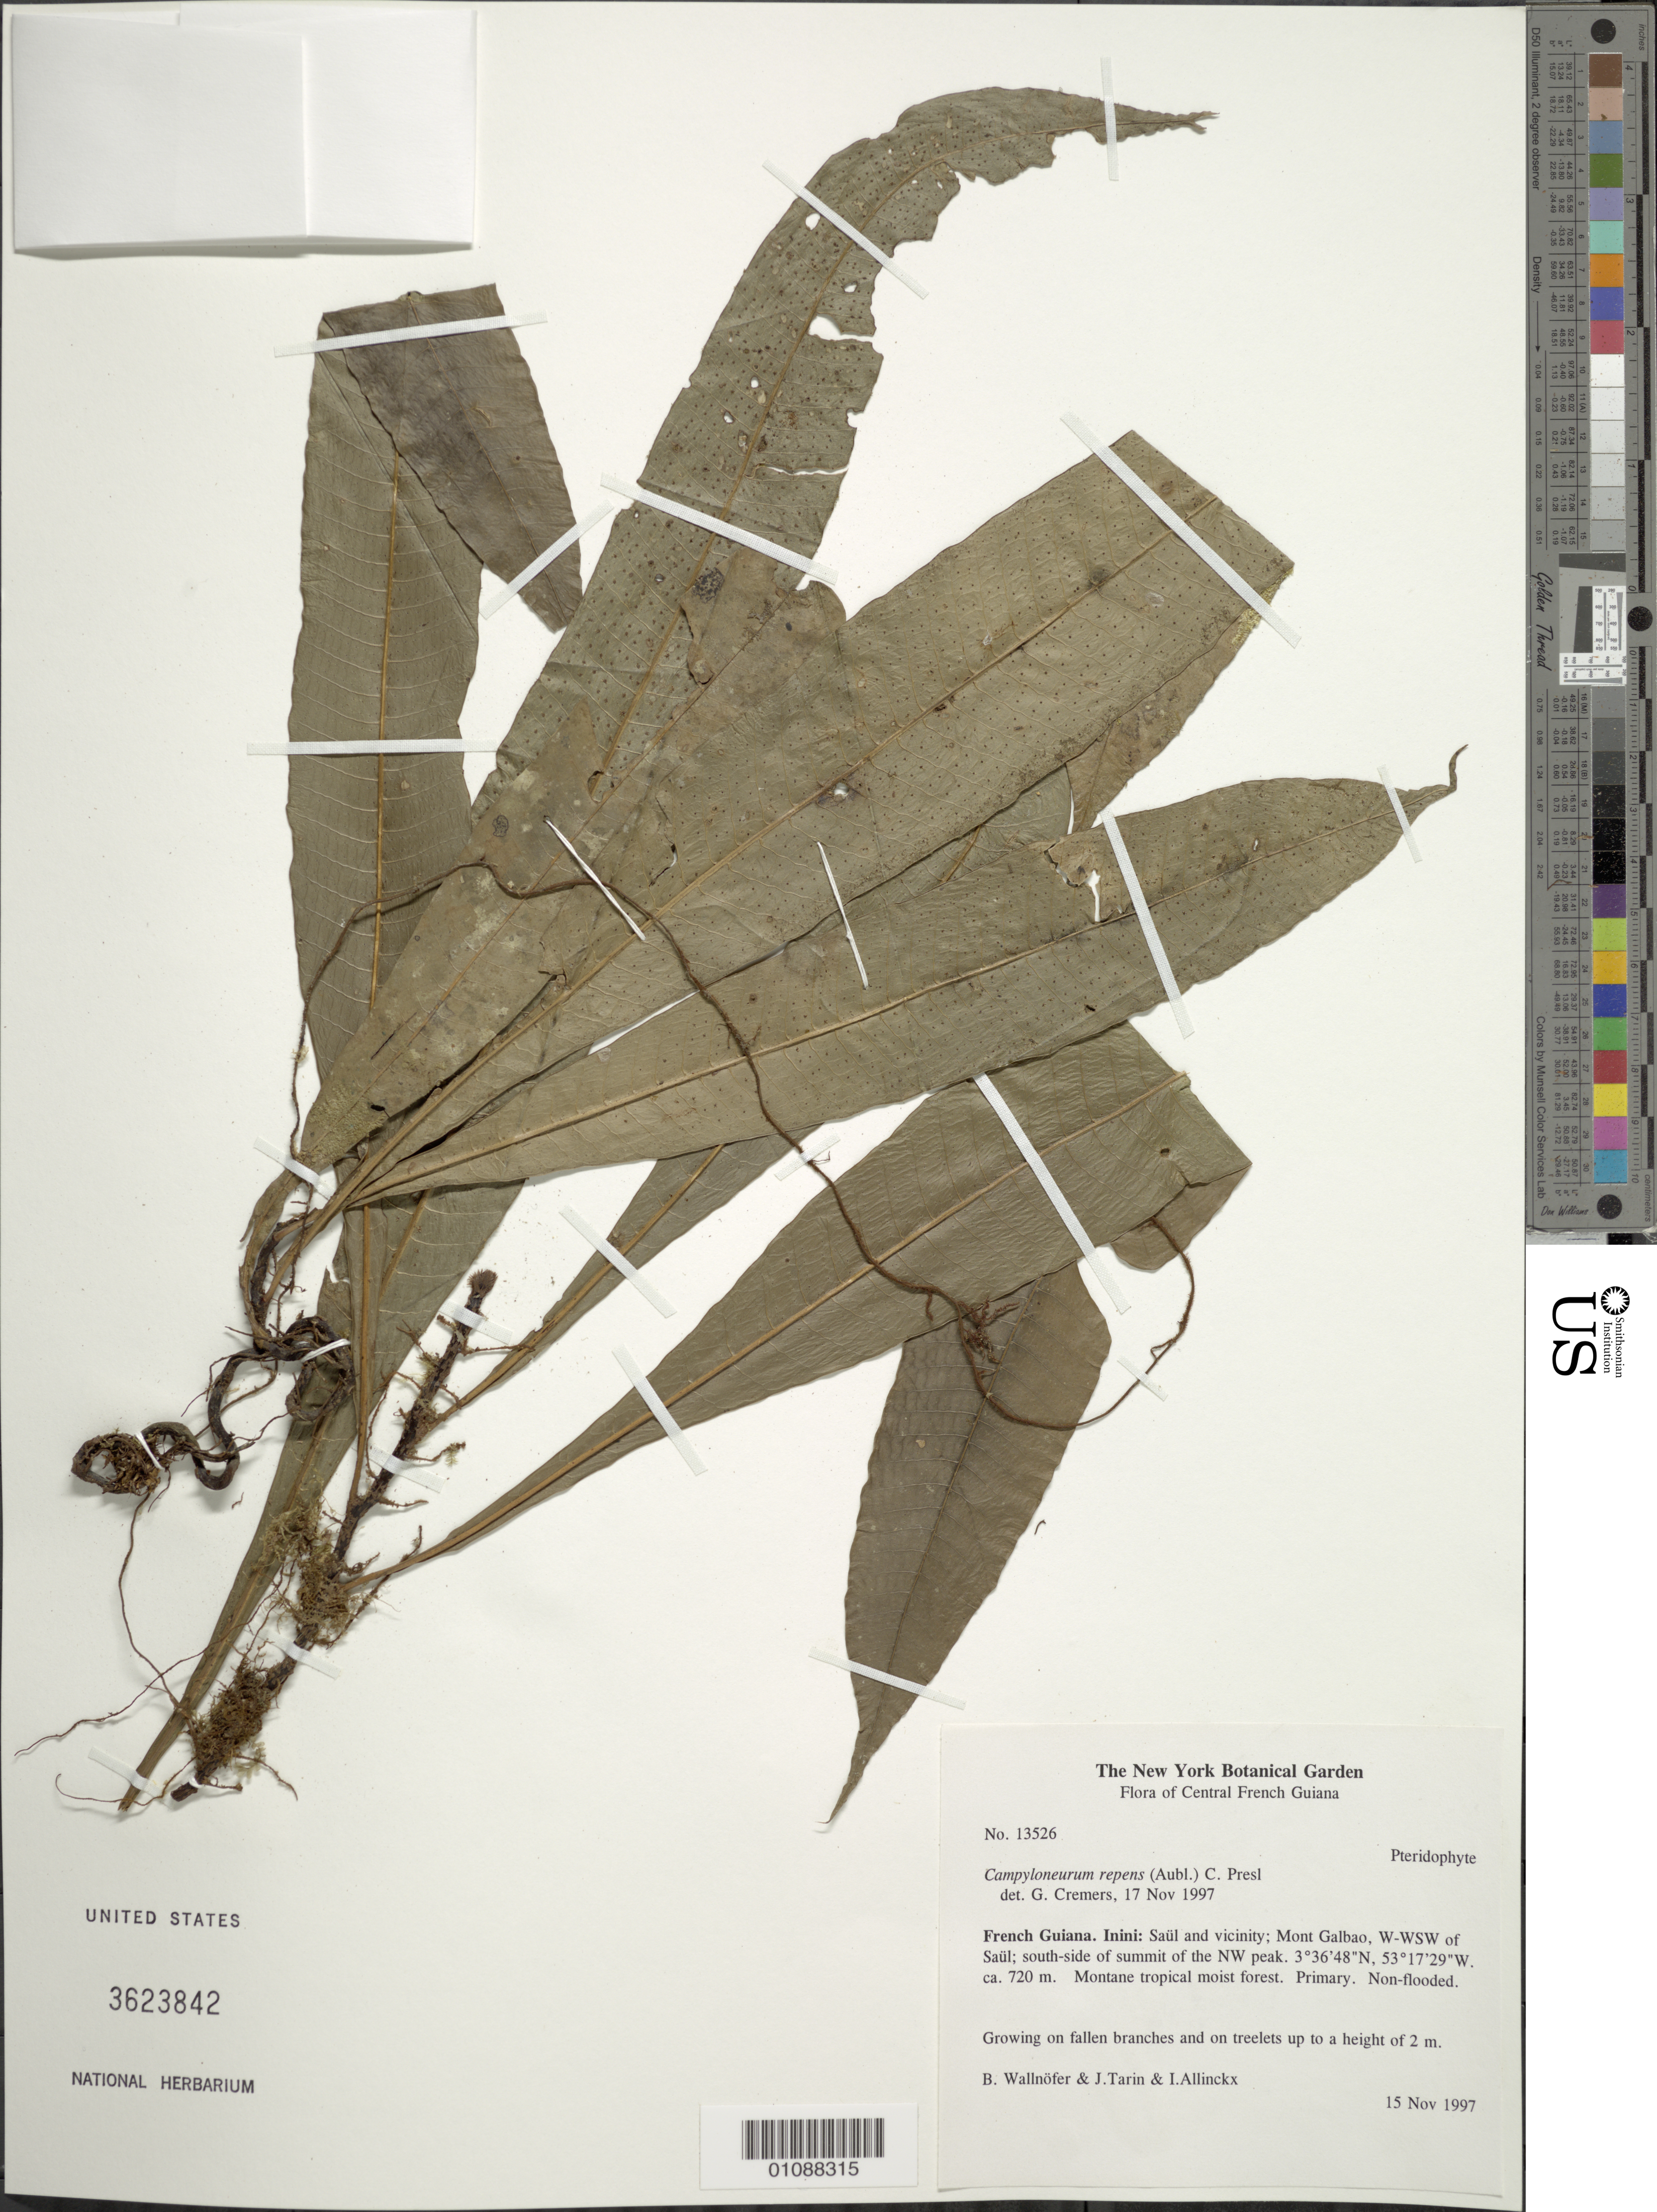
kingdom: Plantae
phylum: Tracheophyta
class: Polypodiopsida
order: Polypodiales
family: Polypodiaceae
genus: Campyloneurum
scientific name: Campyloneurum repens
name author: (Aubl.) C. Presl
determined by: Cremers, Georges A.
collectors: B. Wallnöfer, J. Tarin & I. Allinck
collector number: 13526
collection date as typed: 15-Nov-97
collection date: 1997-11-15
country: French Guiana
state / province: Saint-Laurent-du-Maroni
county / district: Saül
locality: Inini: Saül and vicinity, Mont Galbao, W-WSW of Saul; south-side of summit of the NW peak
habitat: Montane tropical moist forest. Primary. Non-flooded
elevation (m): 720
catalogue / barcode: US 3623842